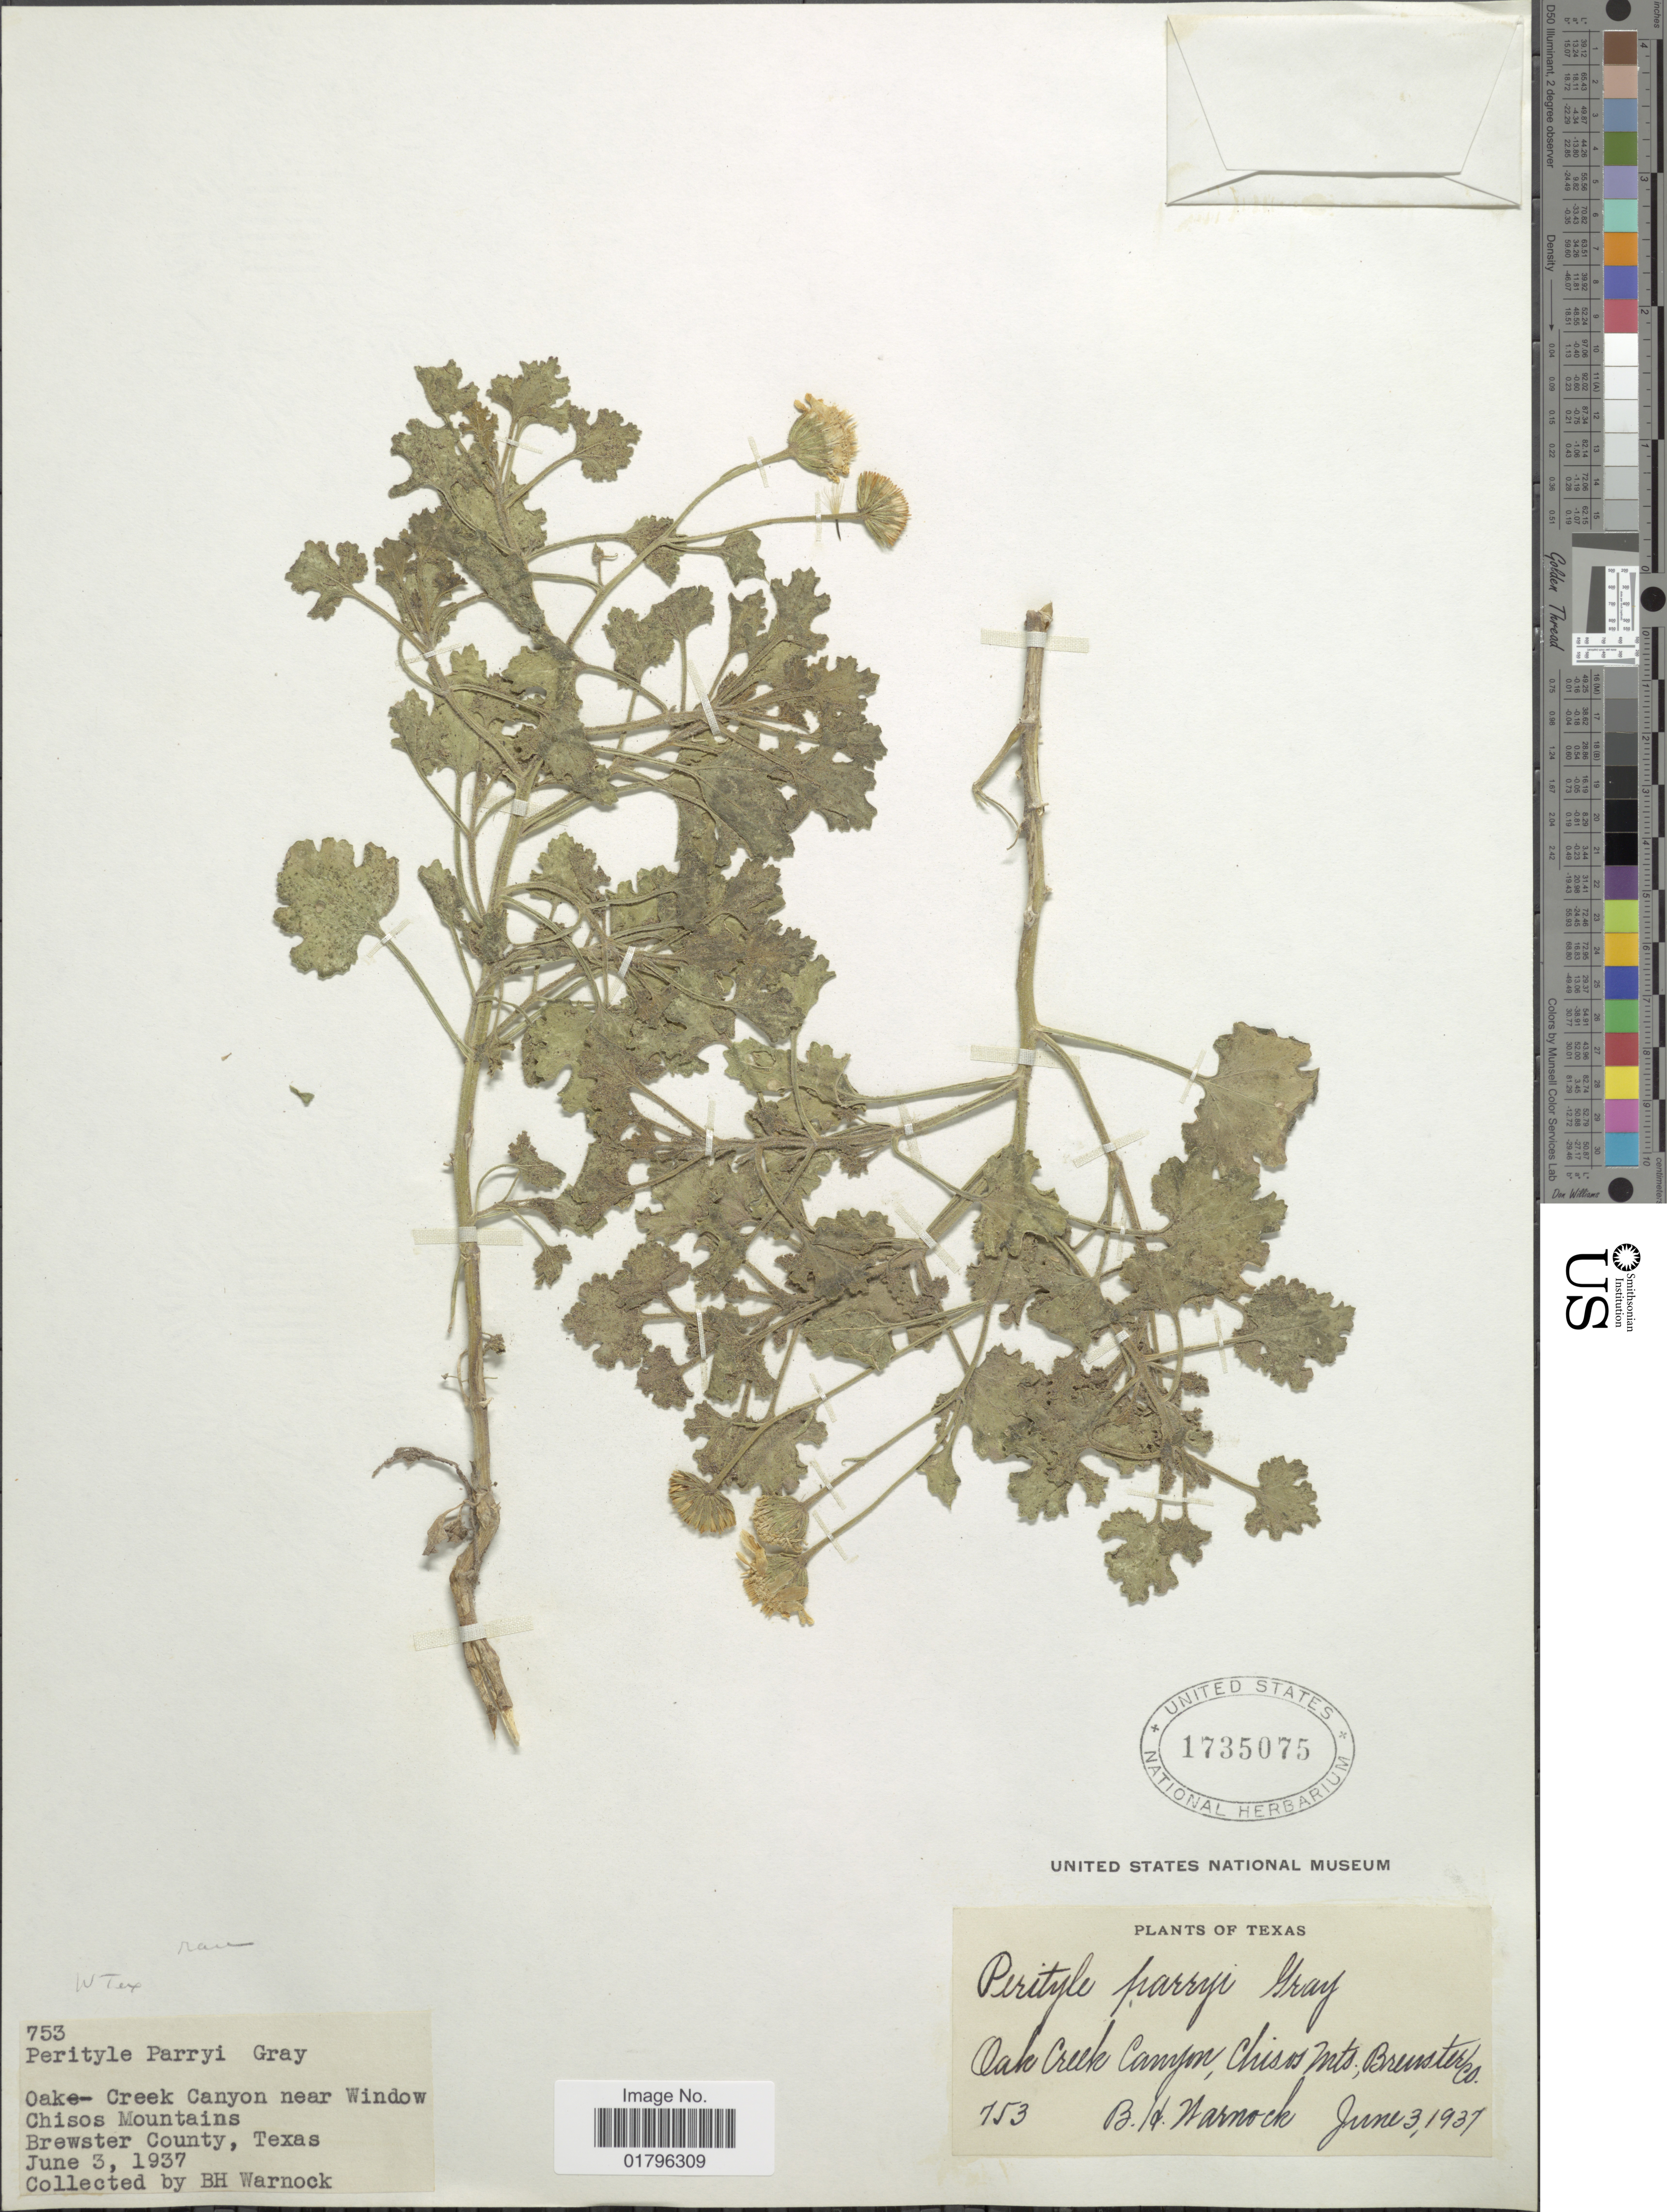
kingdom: Plantae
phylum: Tracheophyta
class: Magnoliopsida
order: Asterales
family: Asteraceae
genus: Perityle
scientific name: Perityle parryi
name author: A. Gray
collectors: B. H. Warnock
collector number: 753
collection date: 1937-06-03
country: United States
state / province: Texas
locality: Oak Creek Canyon near Window, Chisos Mountains, Brewster County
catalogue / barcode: US 1735075